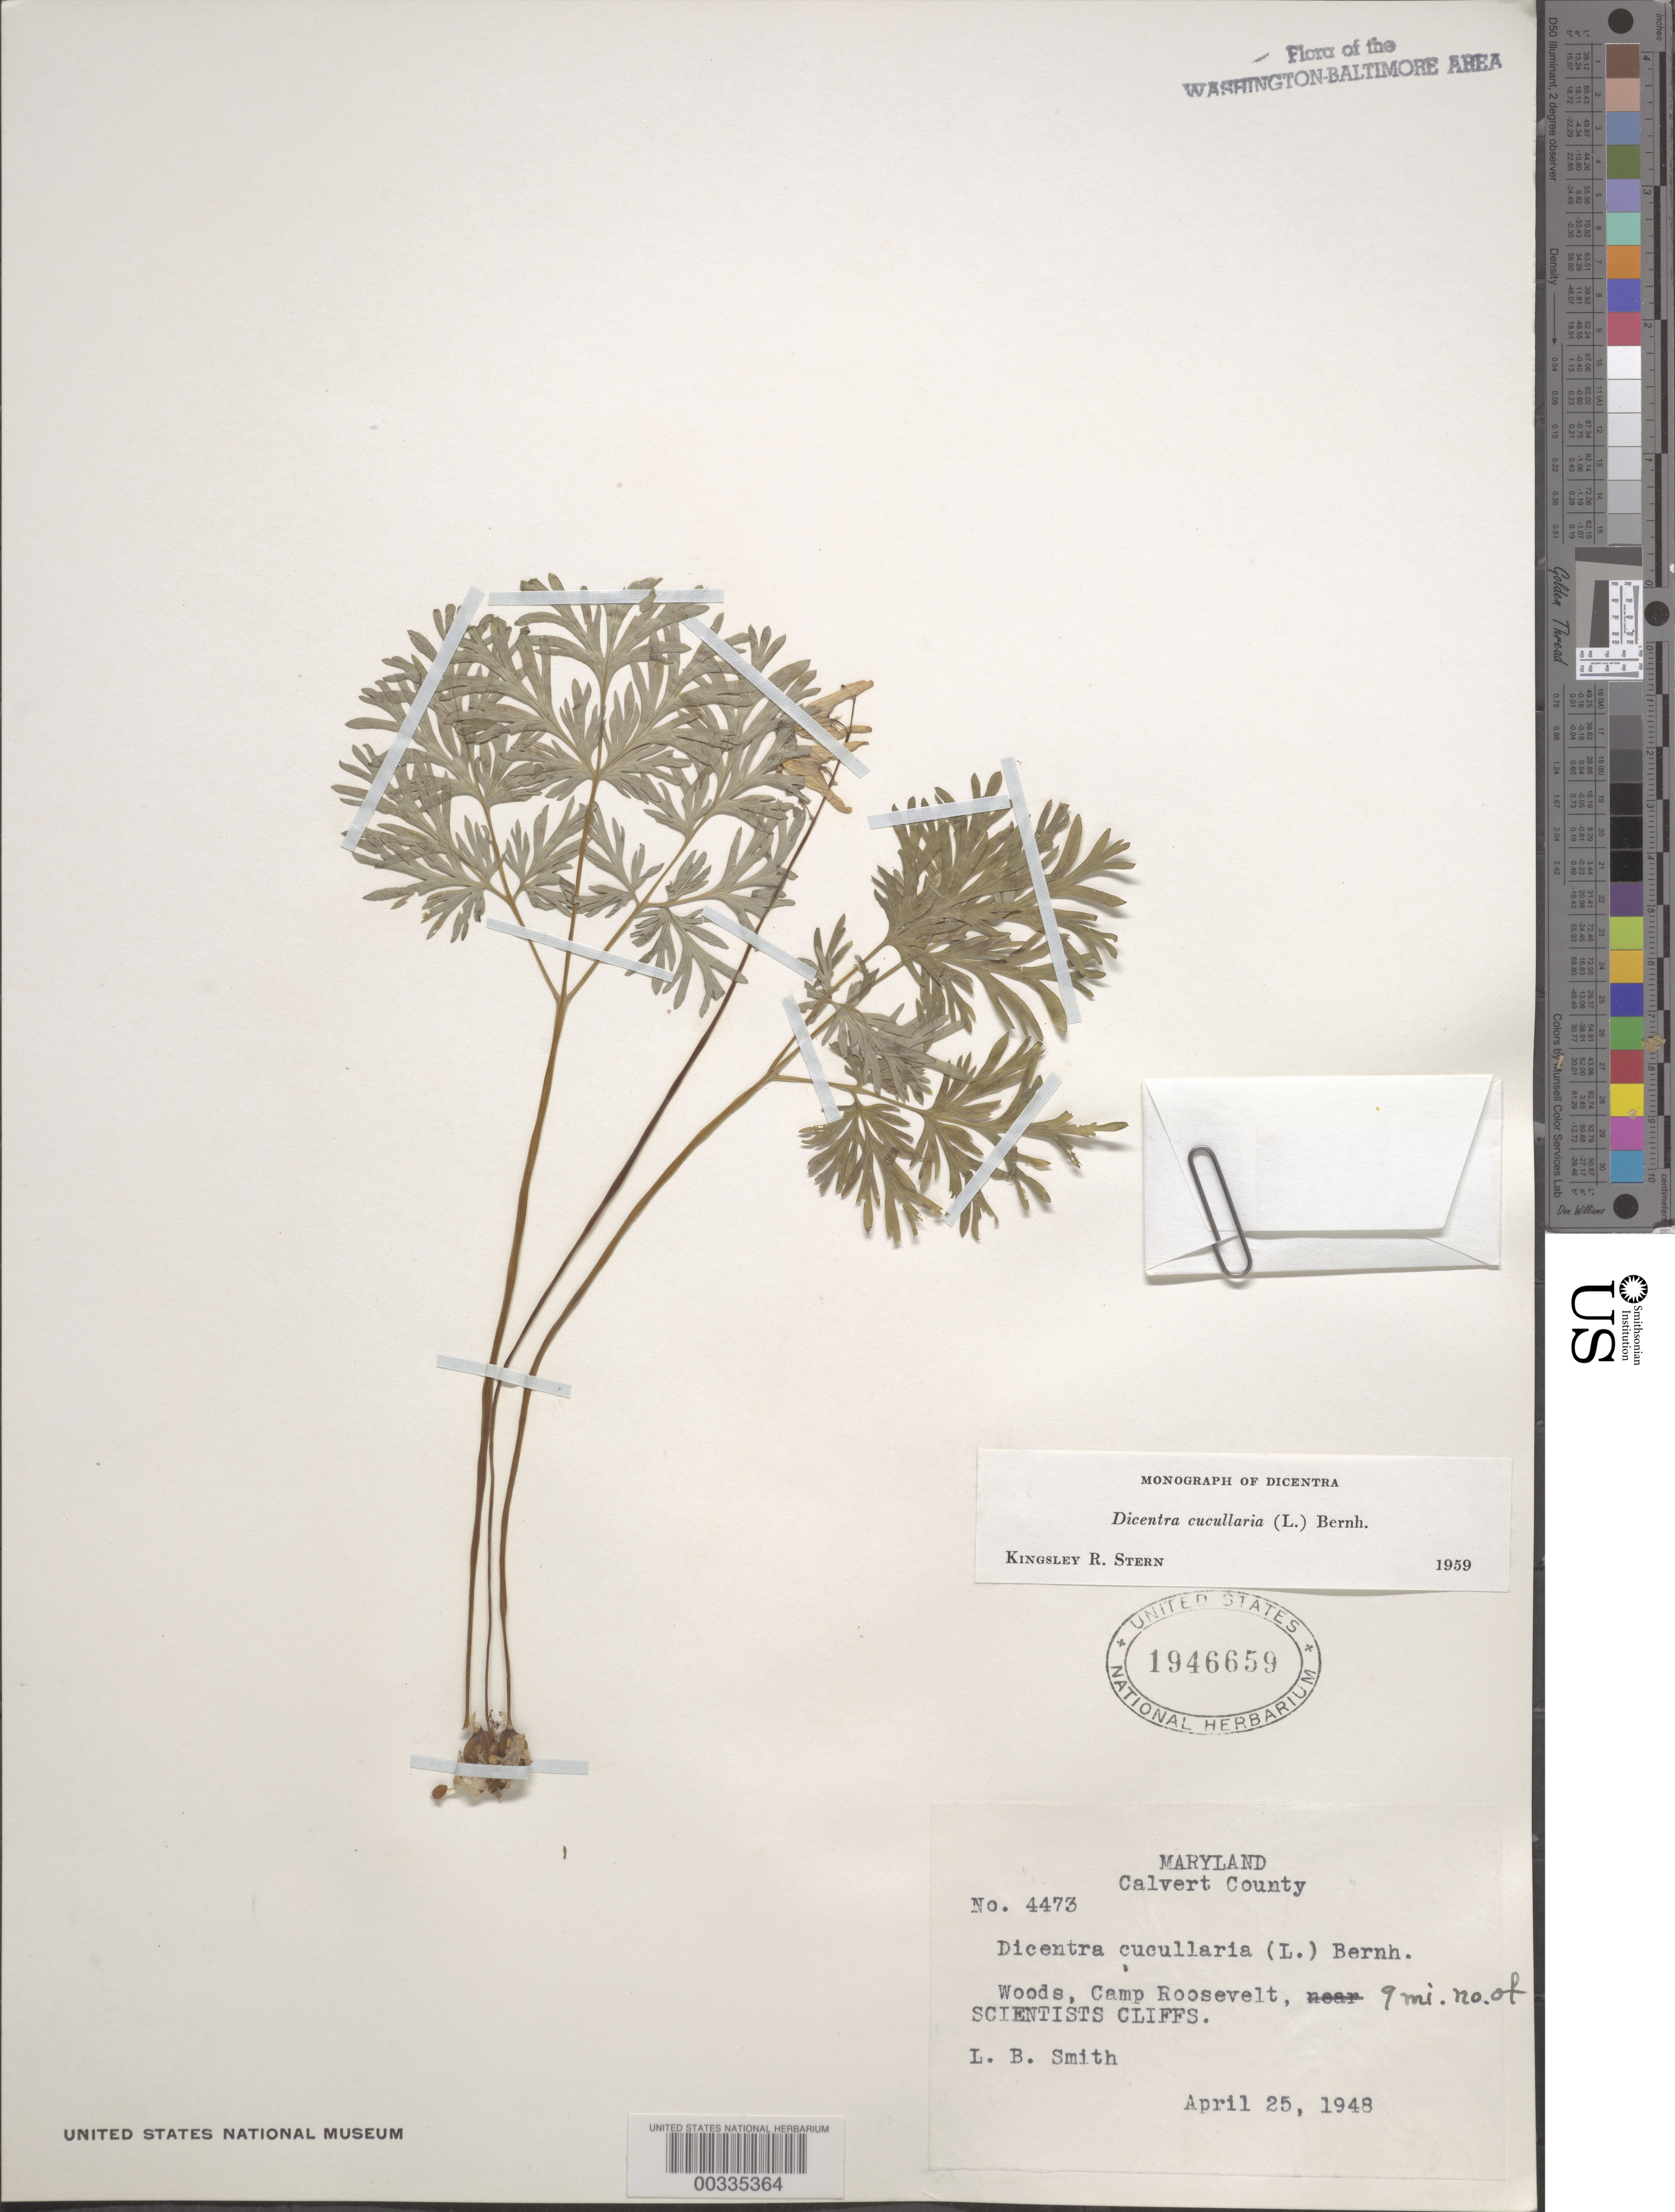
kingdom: Plantae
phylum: Tracheophyta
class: Magnoliopsida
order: Ranunculales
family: Papaveraceae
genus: Dicentra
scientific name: Dicentra cucullaria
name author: (L.) Bernh.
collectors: L. Smith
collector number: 4473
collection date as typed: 25 Apr 1948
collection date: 1948-04-25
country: United States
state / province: Maryland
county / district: Calvert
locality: Camp Roosevelt, north of Scientists Cliffs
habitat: Woods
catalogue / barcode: US 1946659